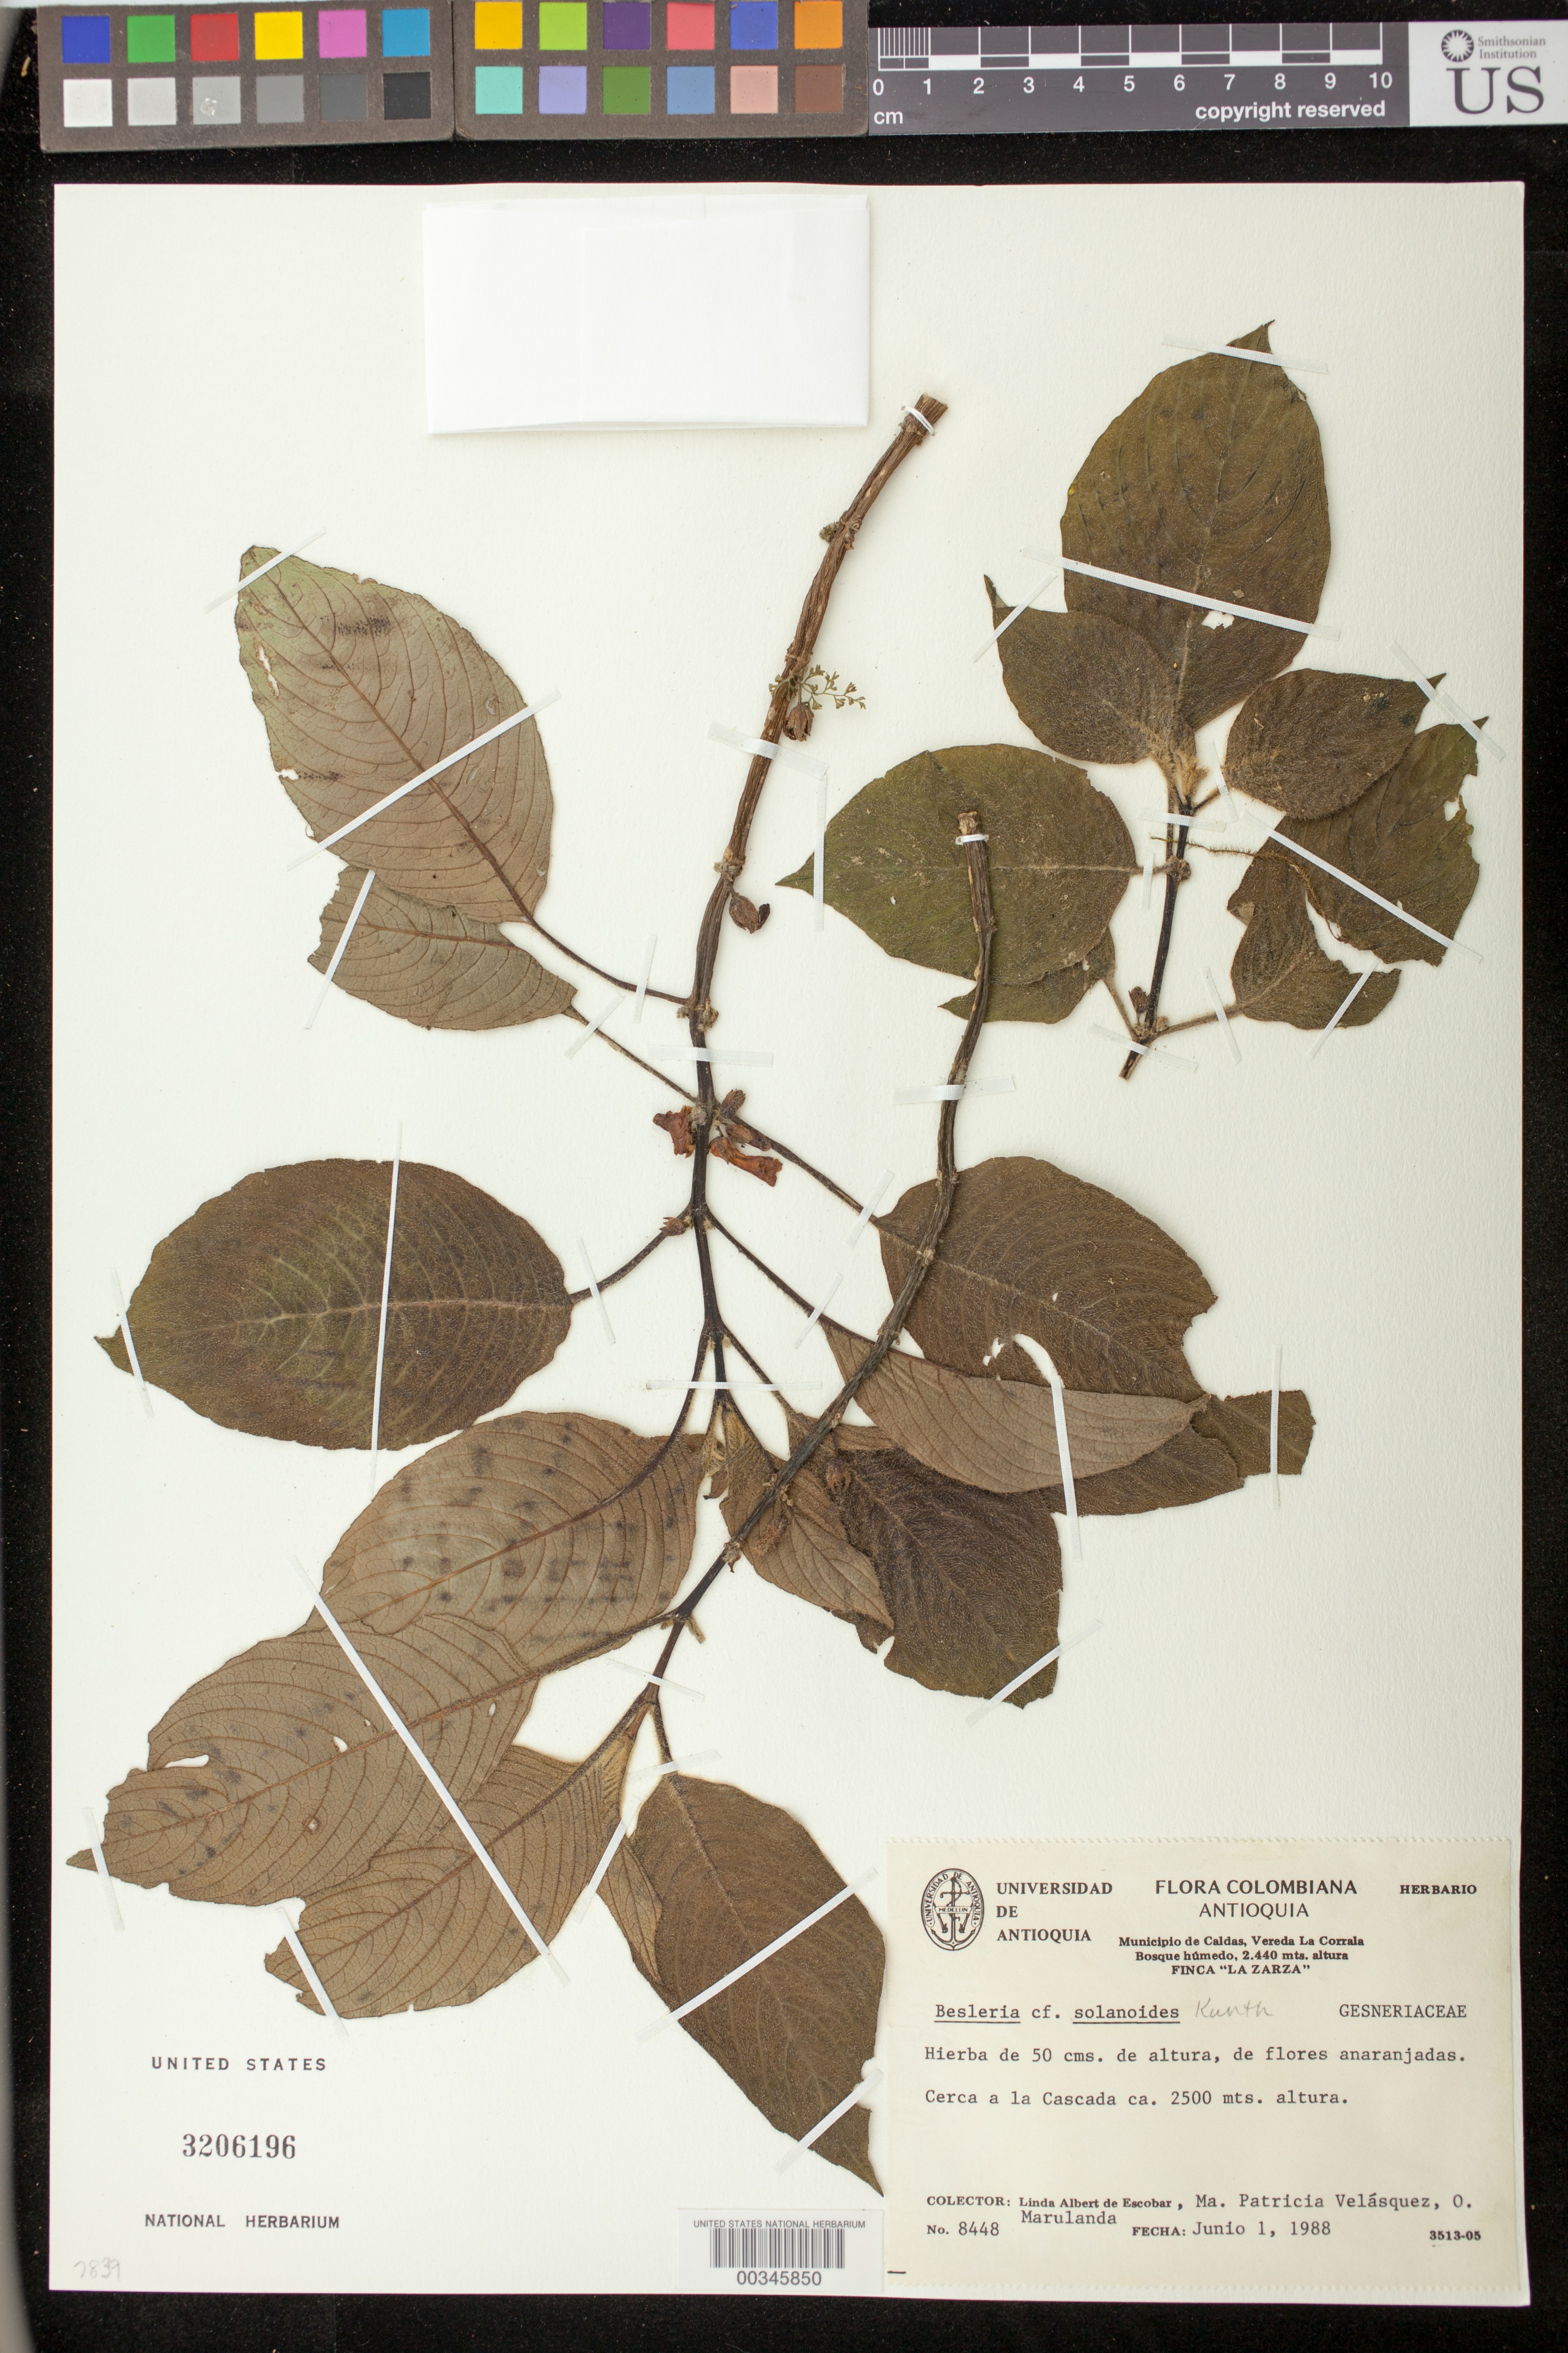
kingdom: Plantae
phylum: Tracheophyta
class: Magnoliopsida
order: Lamiales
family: Gesneriaceae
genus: Besleria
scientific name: Besleria solanoides var. solanoides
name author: Kunth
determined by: Skog, Laurence E.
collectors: L. K. de Escobar, P. Velasquez & O. Marulanda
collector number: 8448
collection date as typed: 01 Jun 1988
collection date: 1988-06-01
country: Colombia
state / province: Antioquia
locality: Arriba de La Zarza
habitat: Cerca a la cascada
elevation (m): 2500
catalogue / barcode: US 3206196